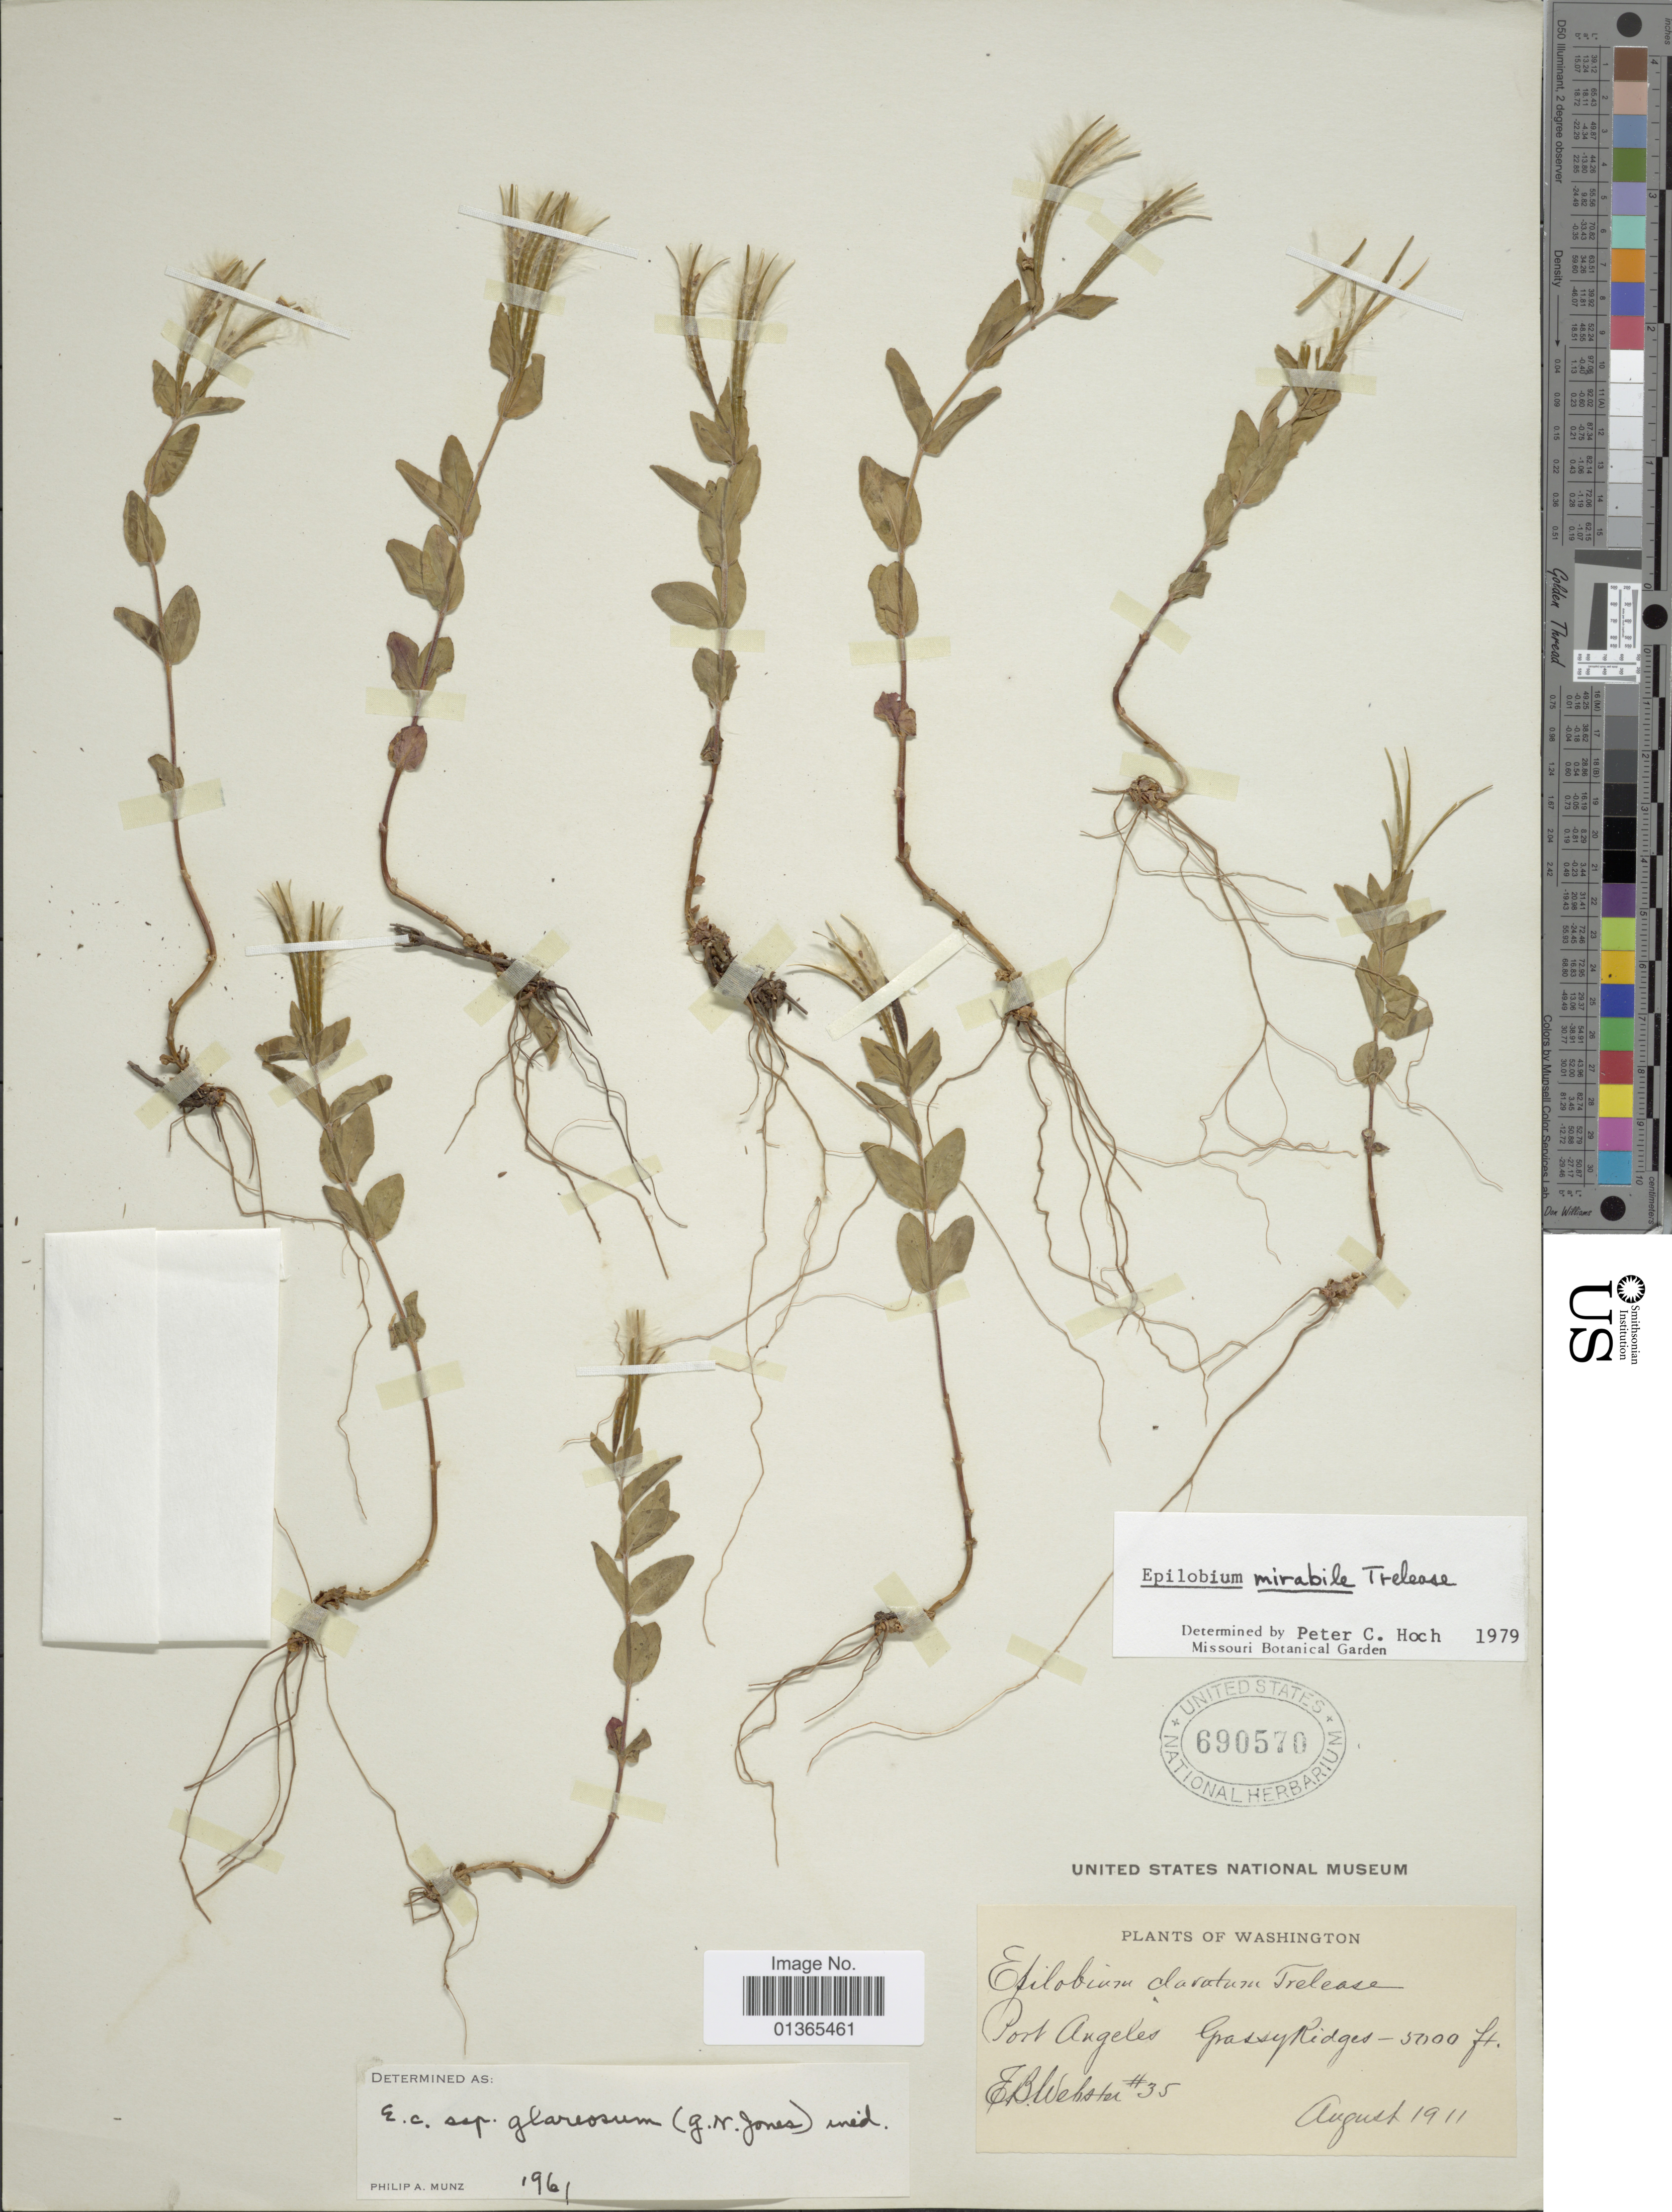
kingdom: Plantae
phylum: Tracheophyta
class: Magnoliopsida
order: Myrtales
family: Onagraceae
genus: Epilobium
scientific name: Epilobium mirabile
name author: Trel. ex Piper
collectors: E. B. Webster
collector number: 35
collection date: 1911-08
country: United States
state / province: Washington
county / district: Clallam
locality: Port Angeles.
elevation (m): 1524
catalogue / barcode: US 690570